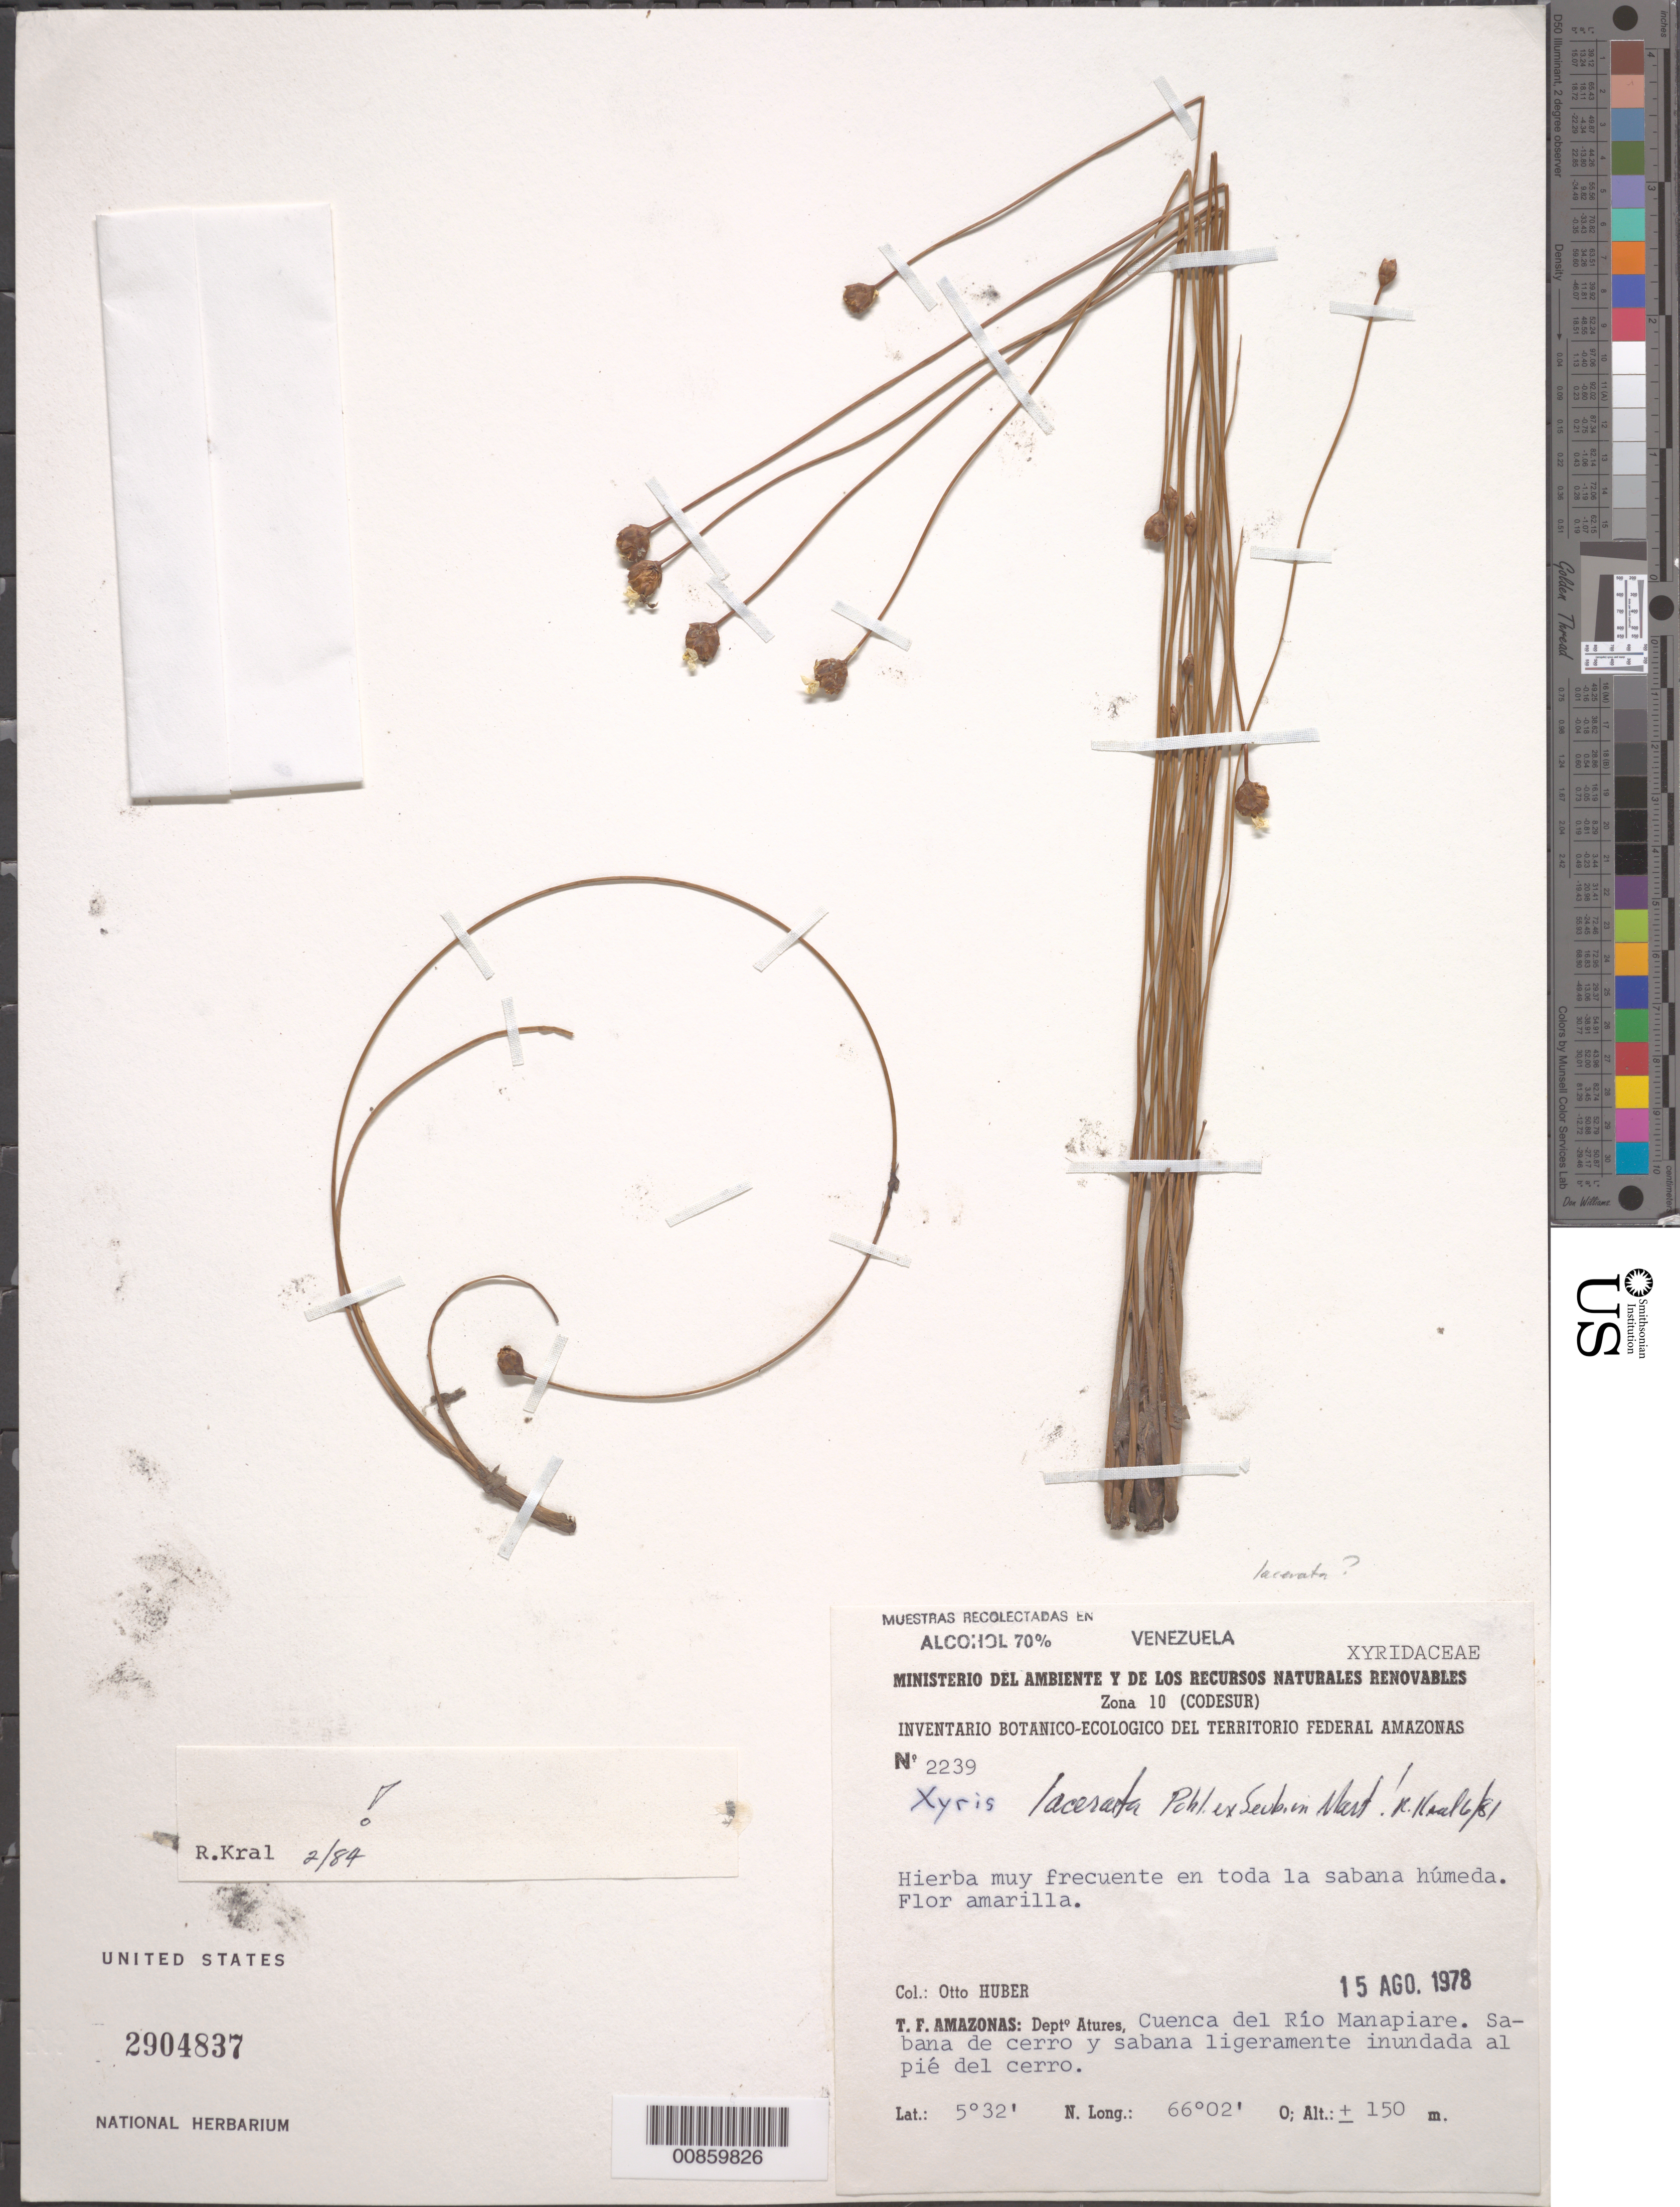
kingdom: Plantae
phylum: Tracheophyta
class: Liliopsida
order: Poales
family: Xyridaceae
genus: Xyris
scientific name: Xyris lacerata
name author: Pohl ex Seub.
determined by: Kral, Robert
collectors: O. Huber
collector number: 2239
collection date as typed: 15-Aug-78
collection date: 1978-08-15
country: Venezuela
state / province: Amazonas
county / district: Atures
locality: Río Manapiare, cuenca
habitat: Sabana de cerro y sabana ligeramente inundada al pié del cerro; sabana húmeda.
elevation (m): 150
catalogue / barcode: US 2904837